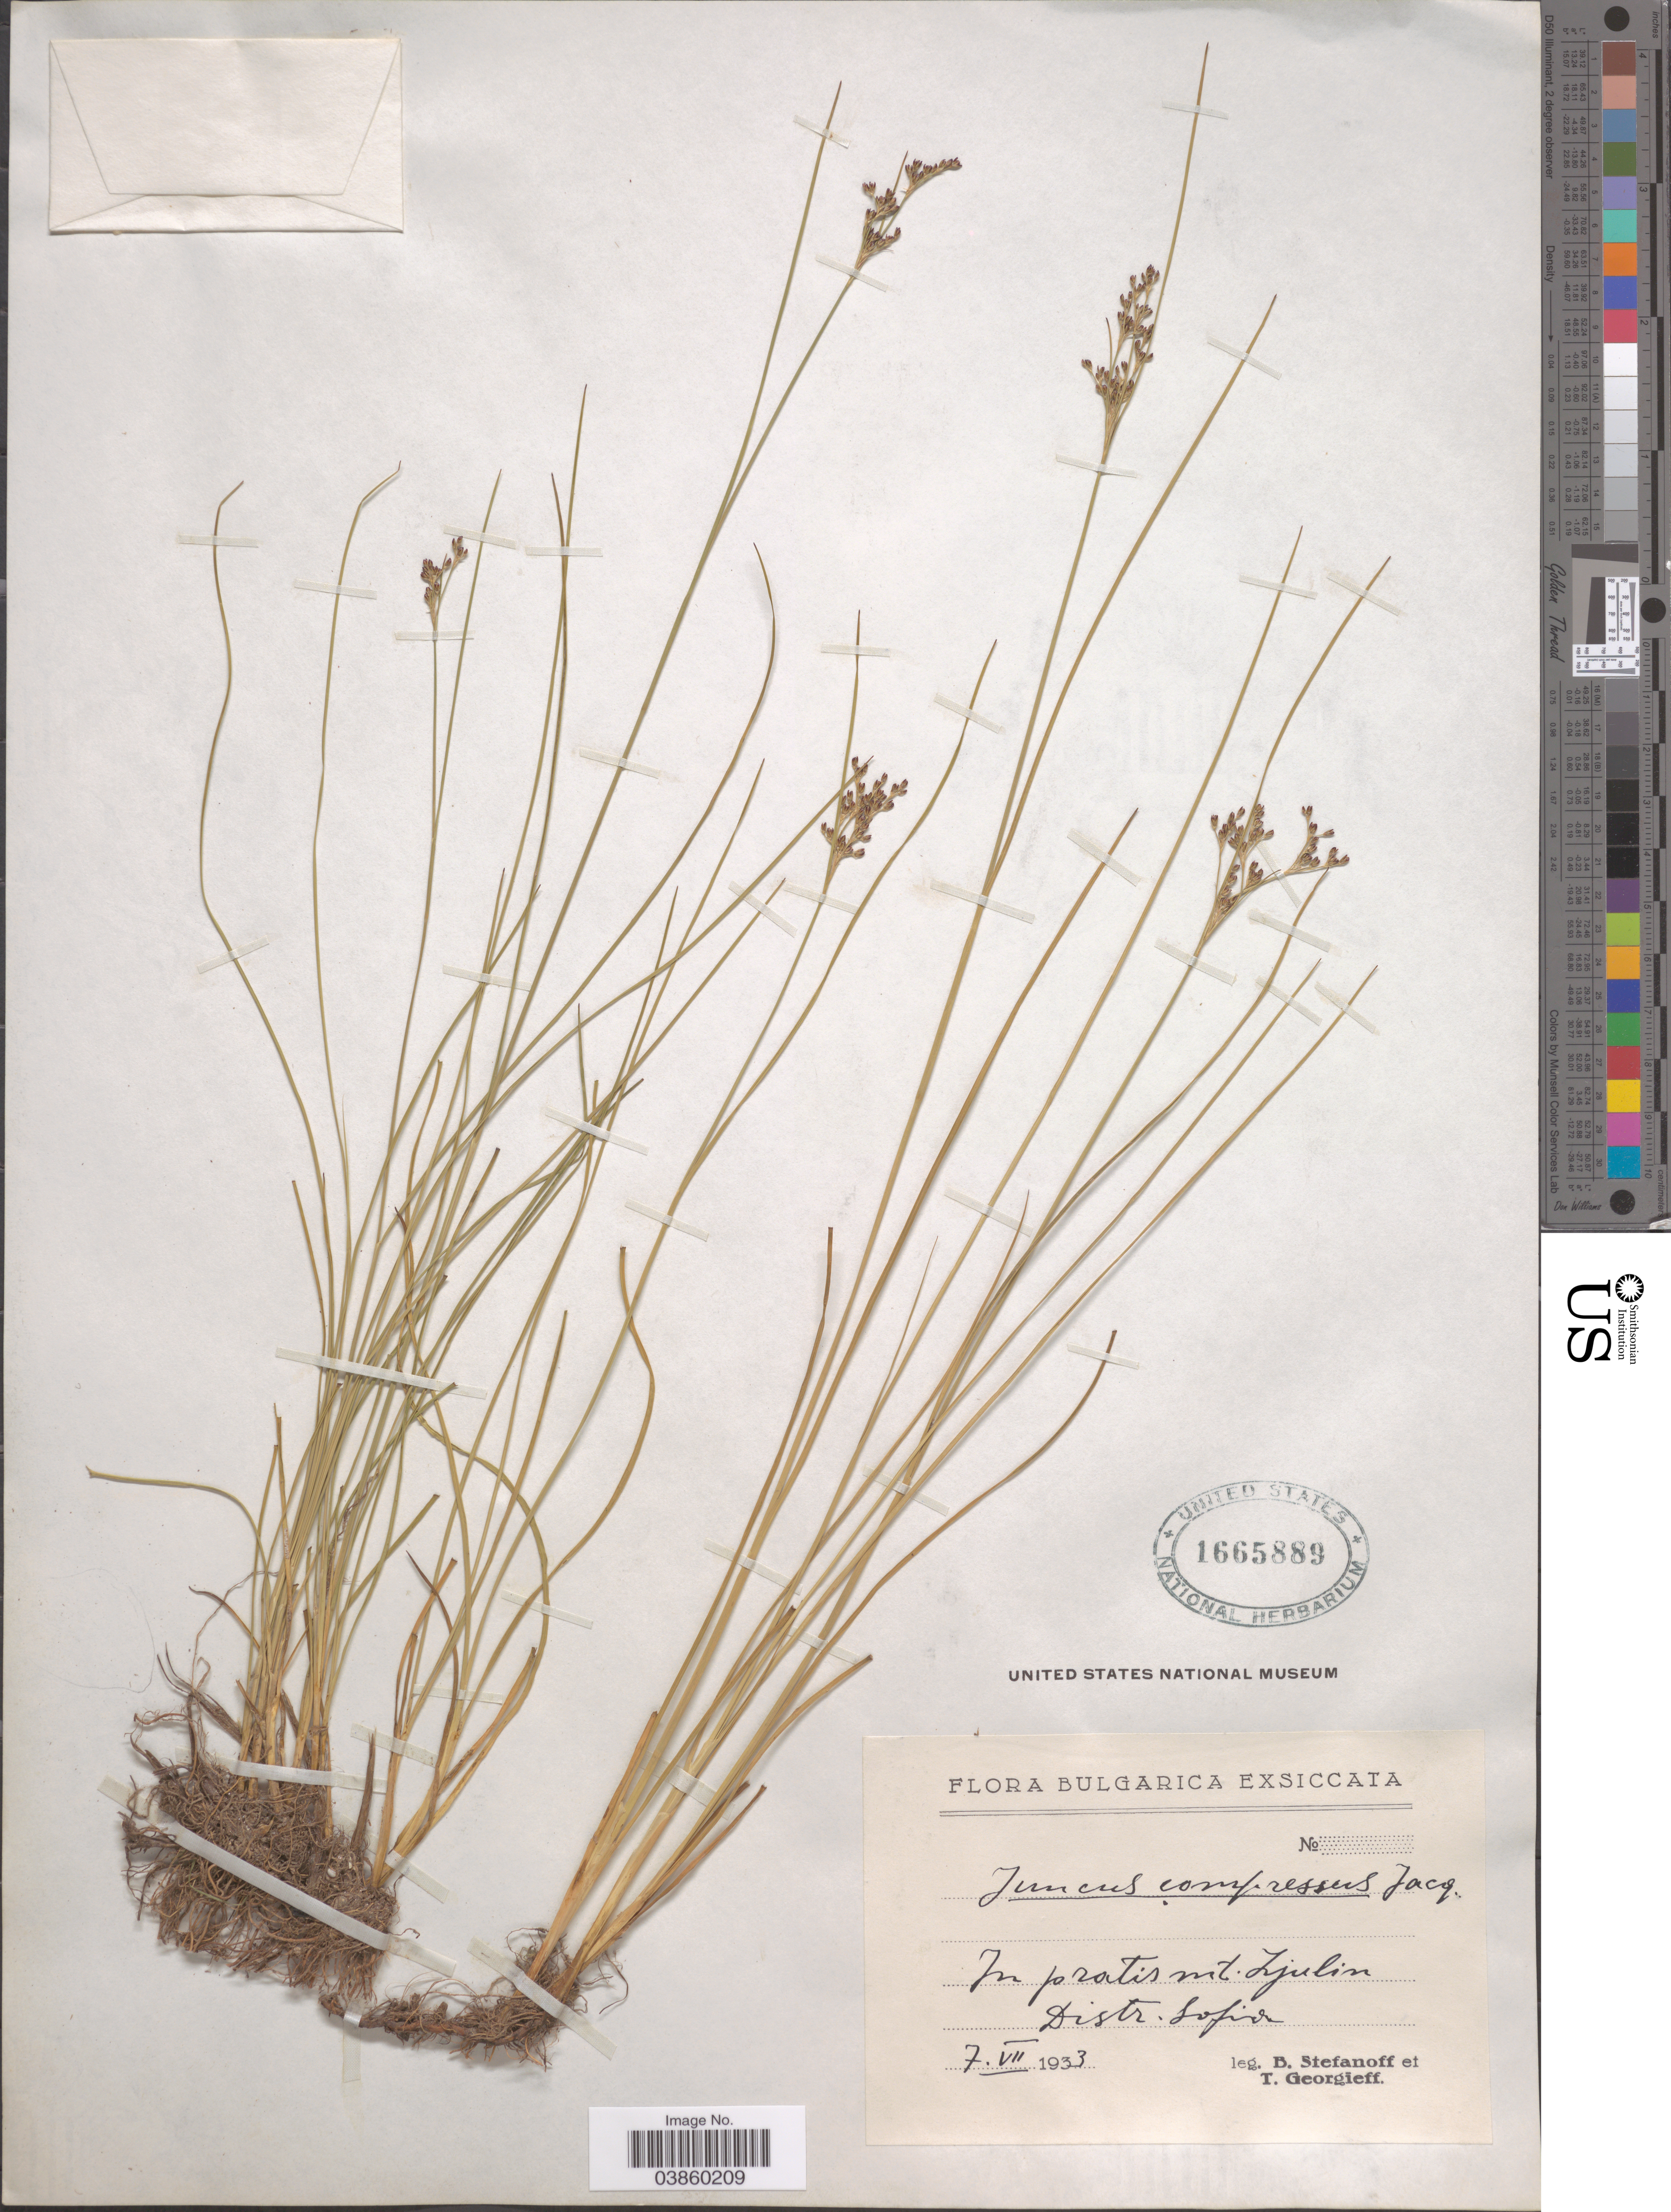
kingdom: Plantae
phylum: Tracheophyta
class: Liliopsida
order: Poales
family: Juncaceae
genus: Juncus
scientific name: Juncus compressus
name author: Jacq.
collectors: B. Stefanoff & T. Georgieff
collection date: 1933-07-07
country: Bulgaria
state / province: Sofia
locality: In pratis mt. Zjulin [interpreted]. Distr. Sofia.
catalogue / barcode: US 1665889